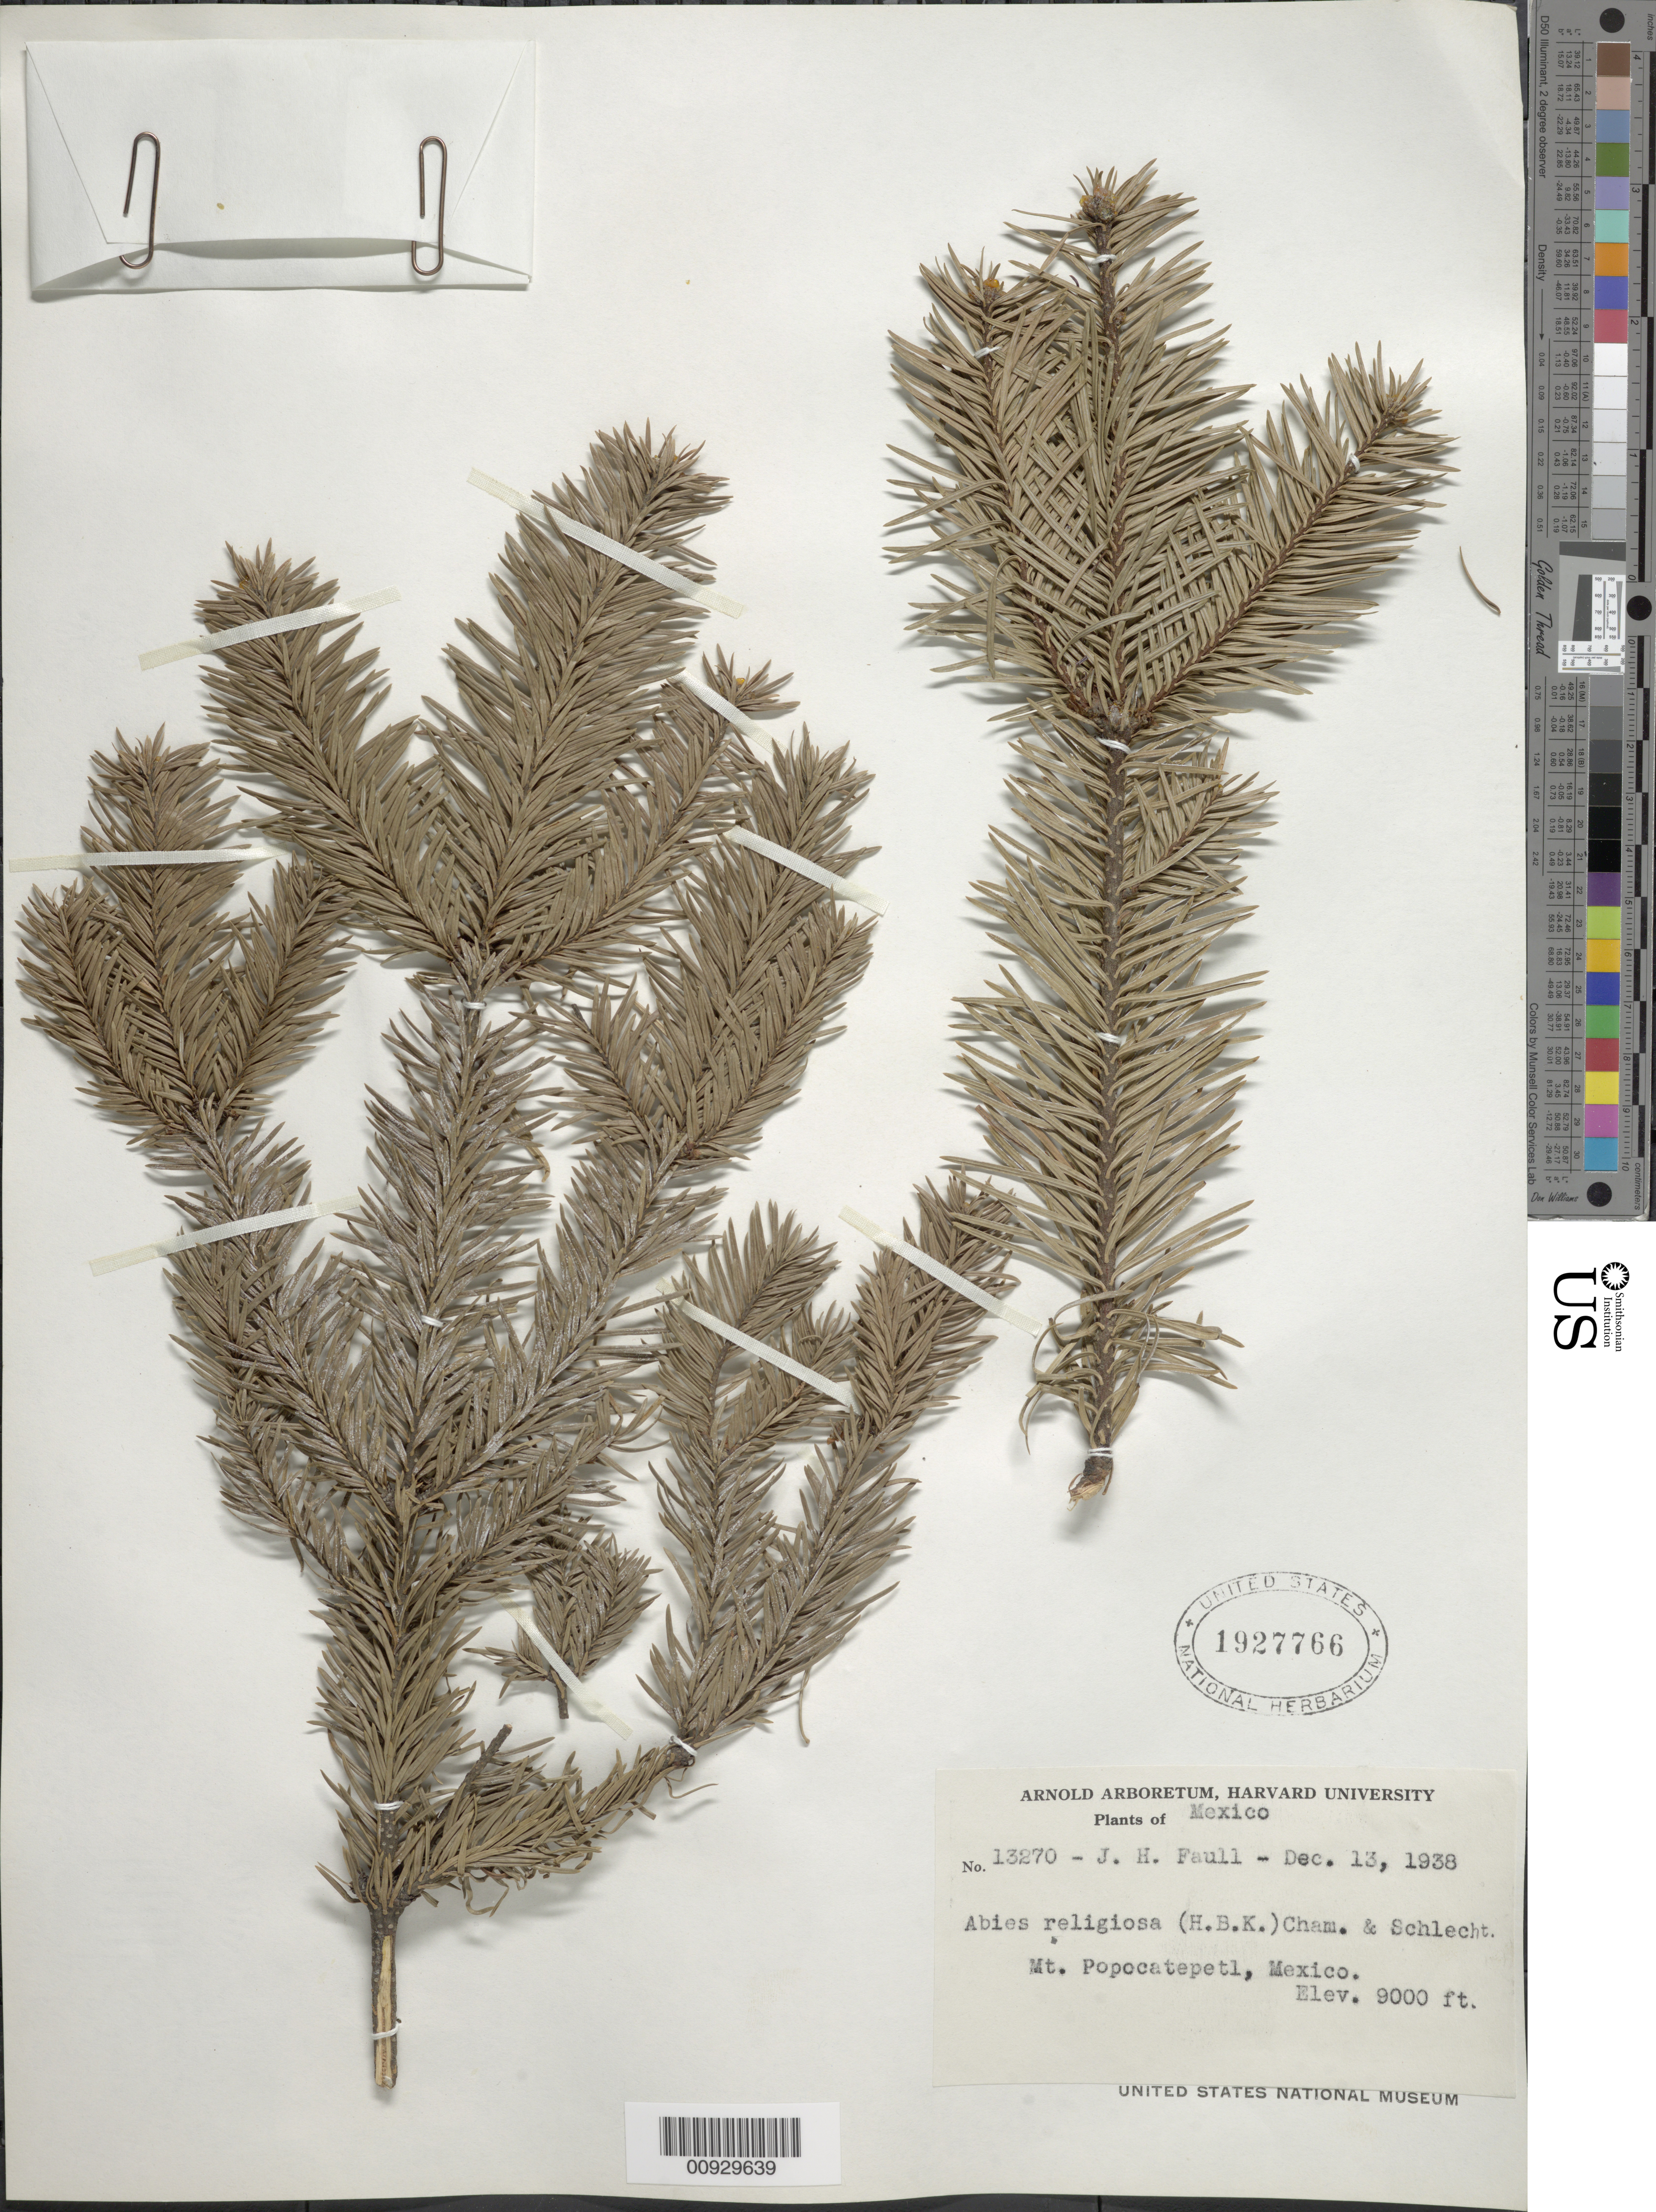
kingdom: Plantae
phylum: Tracheophyta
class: Pinopsida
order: Pinales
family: Pinaceae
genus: Abies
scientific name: Abies religiosa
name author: (Kunth) Schltdl. & Cham.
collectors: J. Faull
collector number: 13270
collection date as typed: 13 Dec 1938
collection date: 1938-12-13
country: Mexico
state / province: México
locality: Mt. Popocatepetl.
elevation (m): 2743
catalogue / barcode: US 1927766